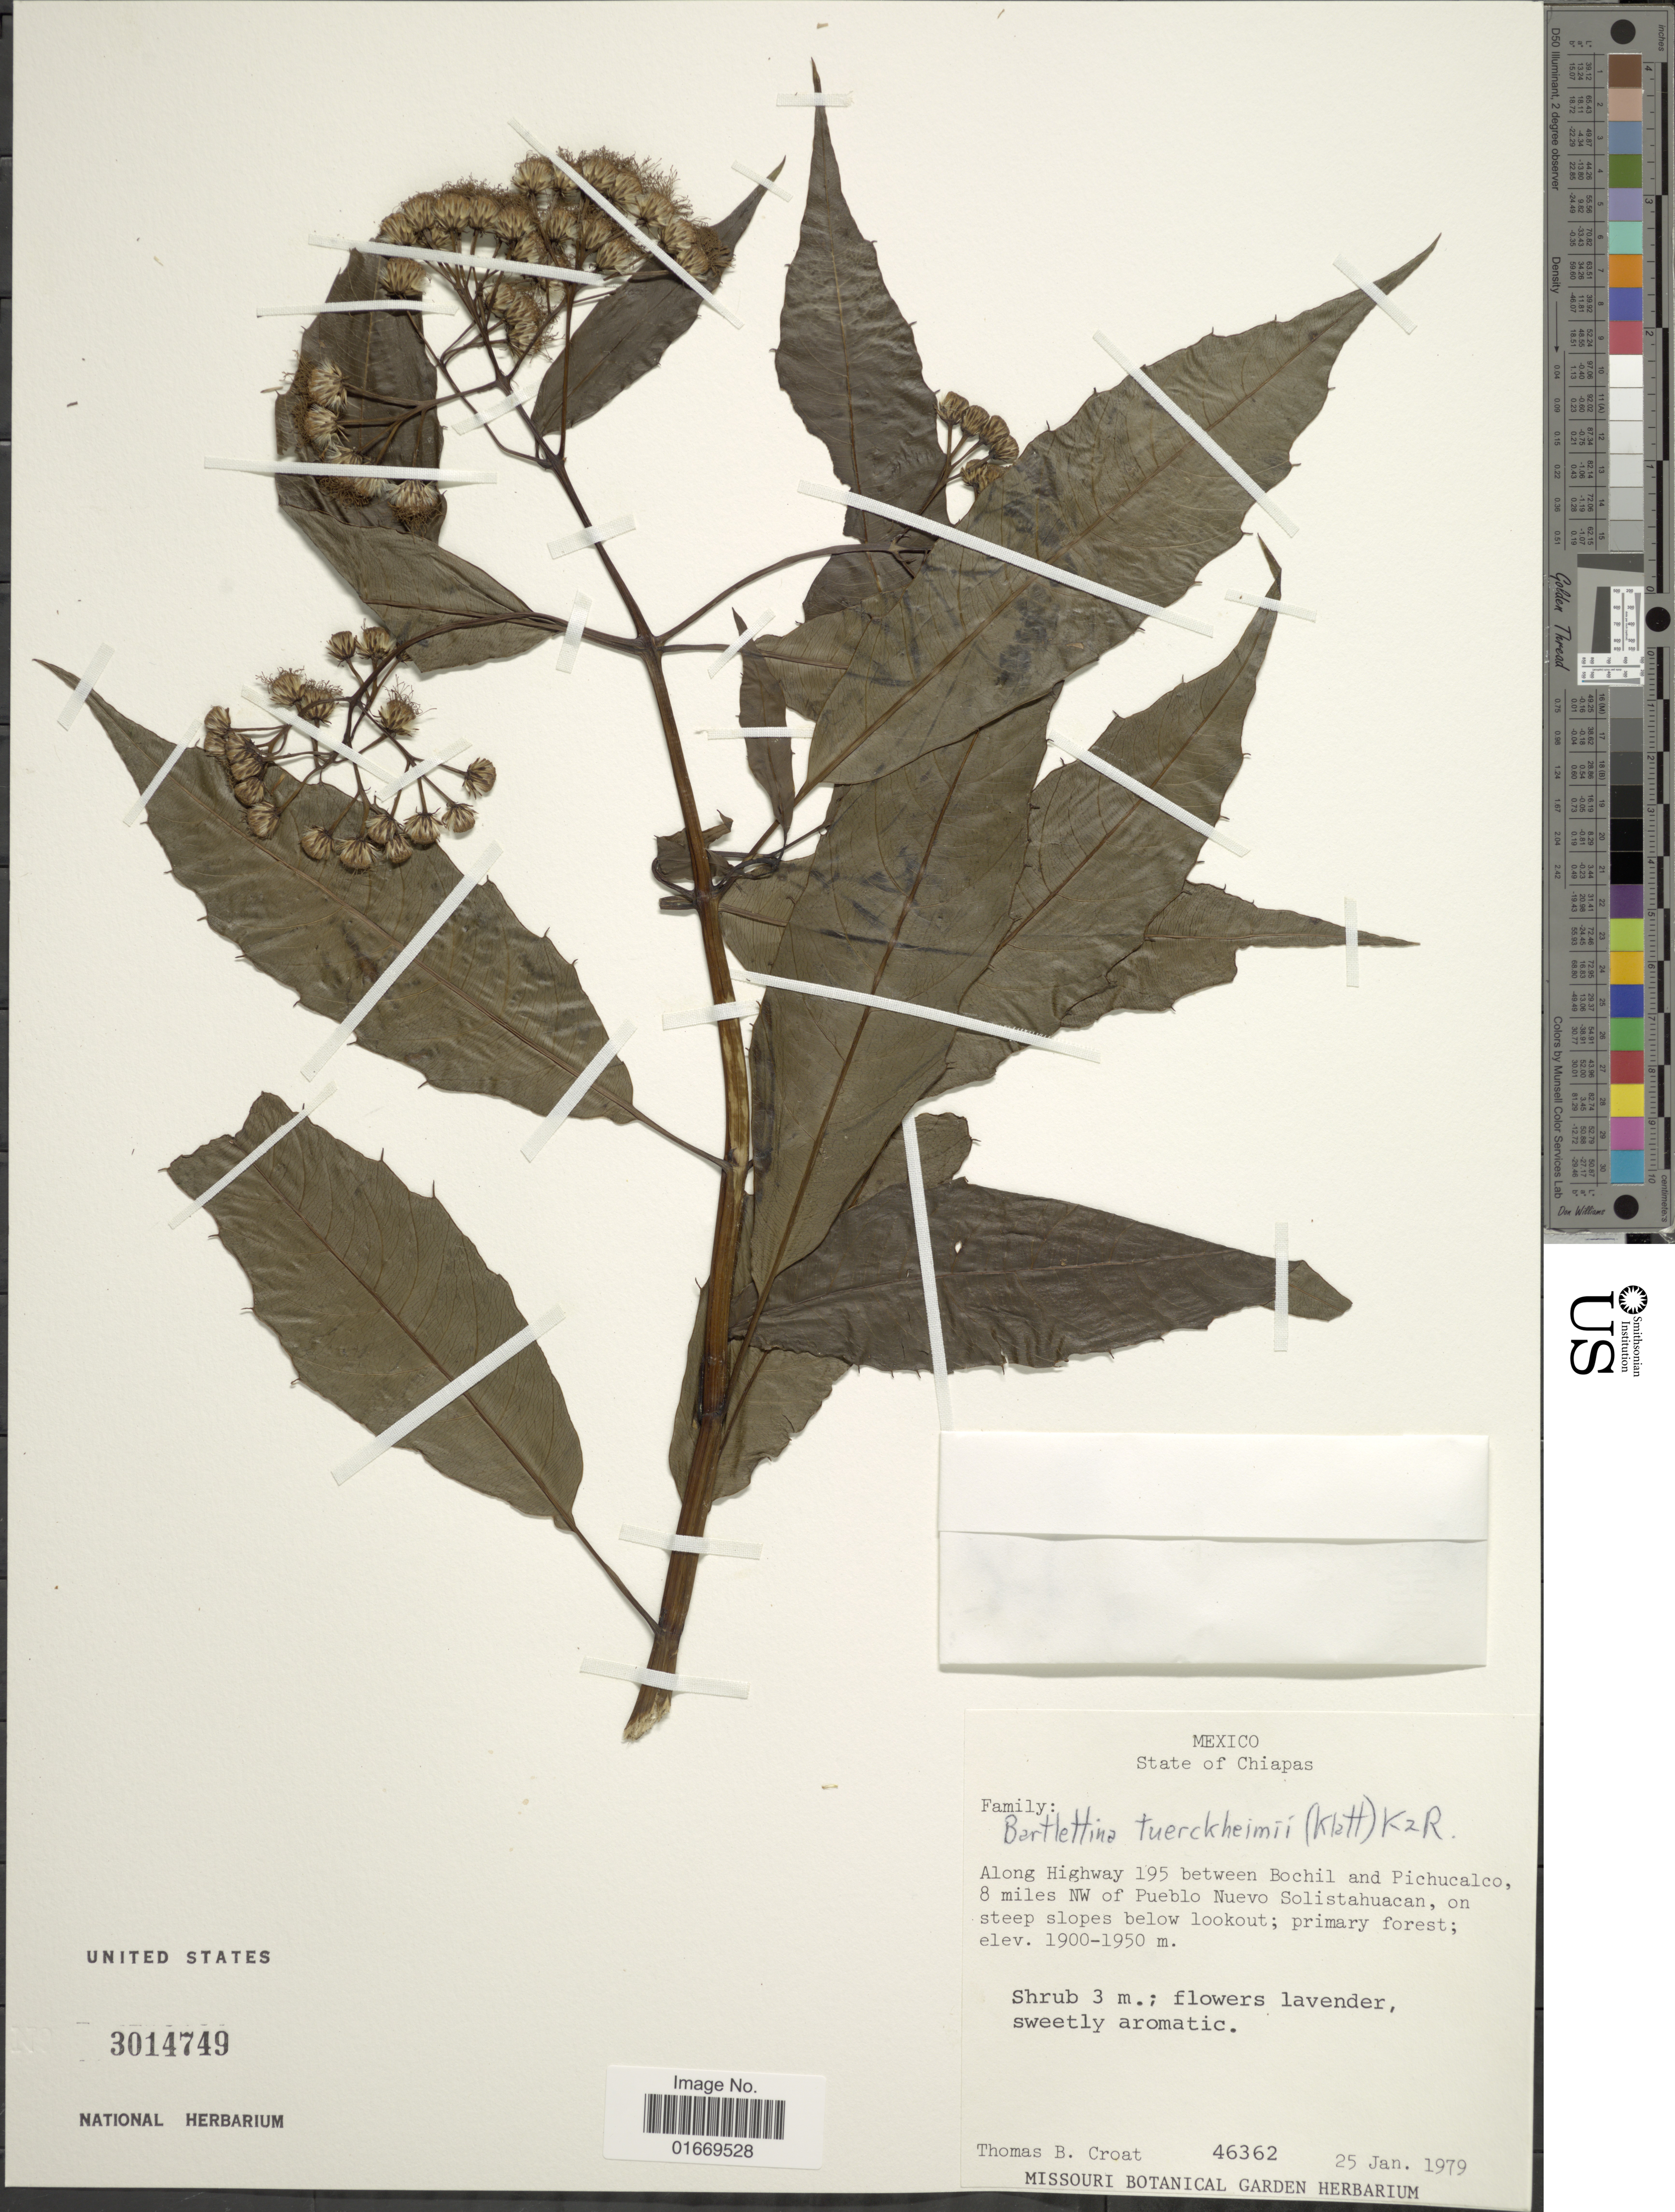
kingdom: Plantae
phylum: Tracheophyta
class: Magnoliopsida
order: Asterales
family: Asteraceae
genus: Bartlettina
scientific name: Bartlettina tuerckheimii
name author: (Klatt) R.M. King & H. Rob.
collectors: T. B. Croat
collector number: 46362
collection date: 1979-01-25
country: Mexico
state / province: Chiapas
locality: Along Highway 195 between Bochil and Pichucalco, 8 miles NW of Pueblo Nuevo Solistahuacan, on steep slopes below lookout; primary forest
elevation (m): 1900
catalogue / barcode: US 3014749